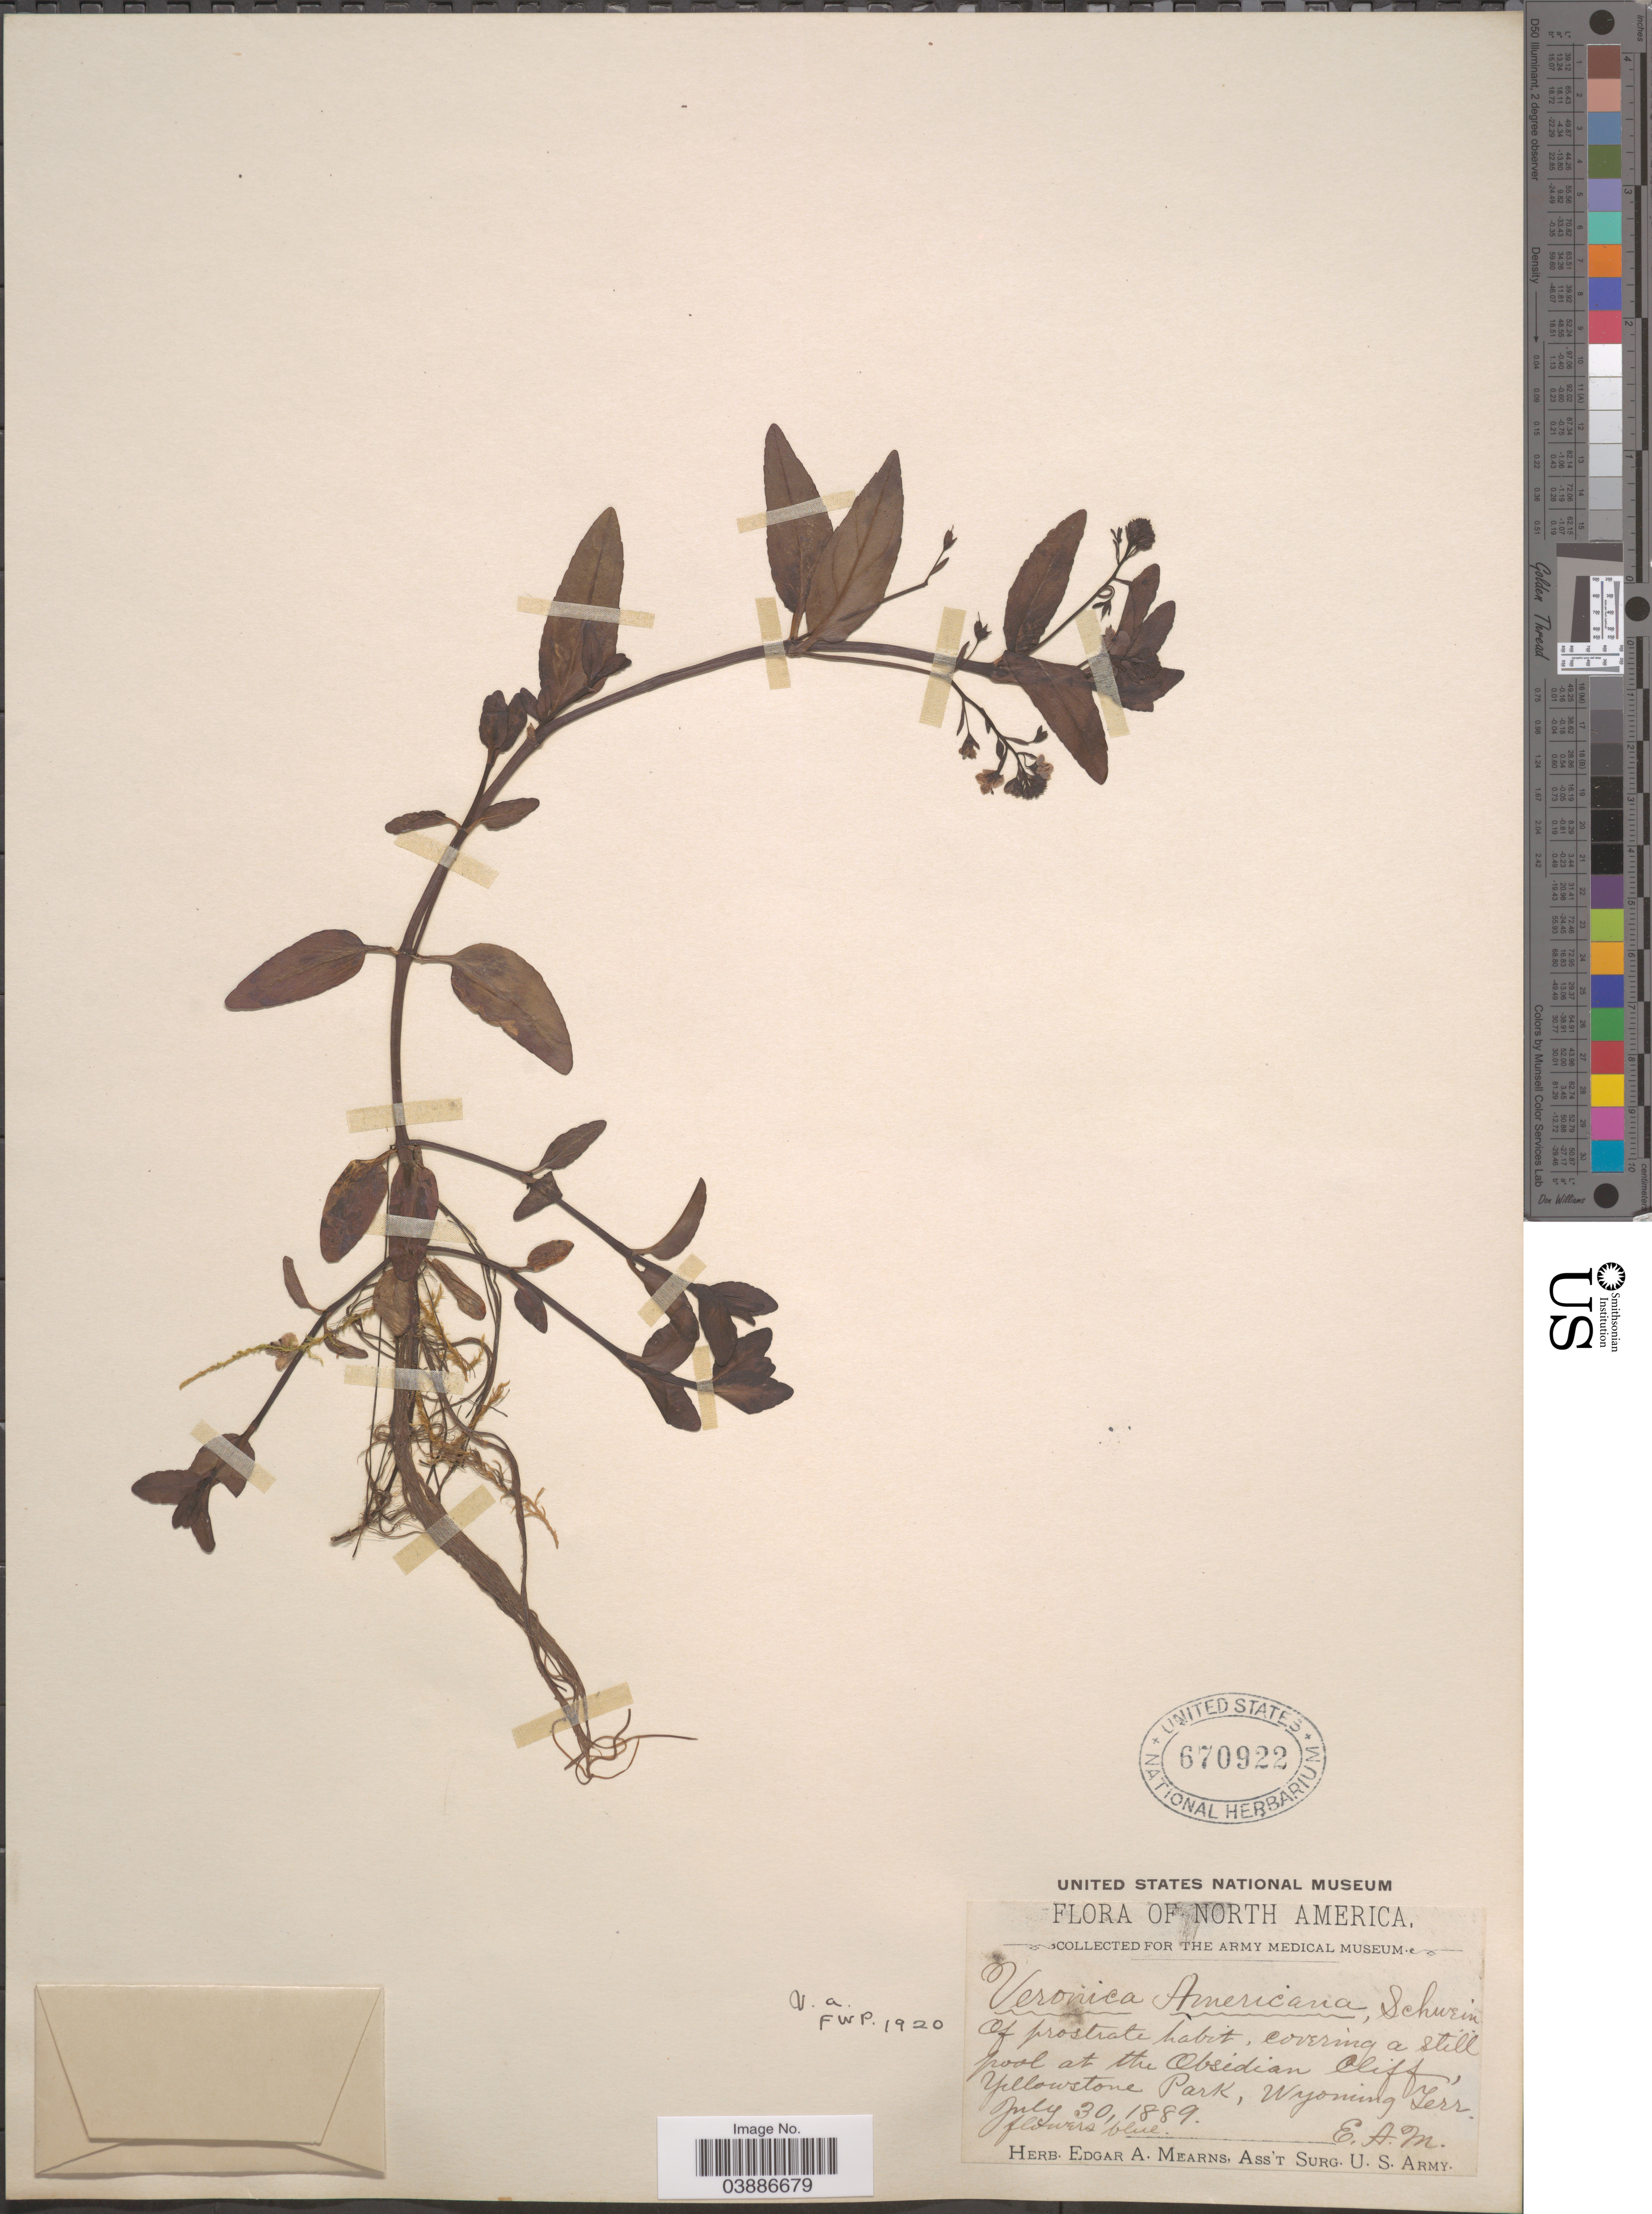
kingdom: Plantae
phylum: Tracheophyta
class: Magnoliopsida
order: Lamiales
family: Plantaginaceae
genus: Veronica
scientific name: Veronica americana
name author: Schwein. ex Benth.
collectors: E. A. Mearns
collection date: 1889-07-30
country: United States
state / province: Wyoming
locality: At the Obsidian Cliff, Yellowstone Park, Wyoming Terr.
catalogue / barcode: US 670922